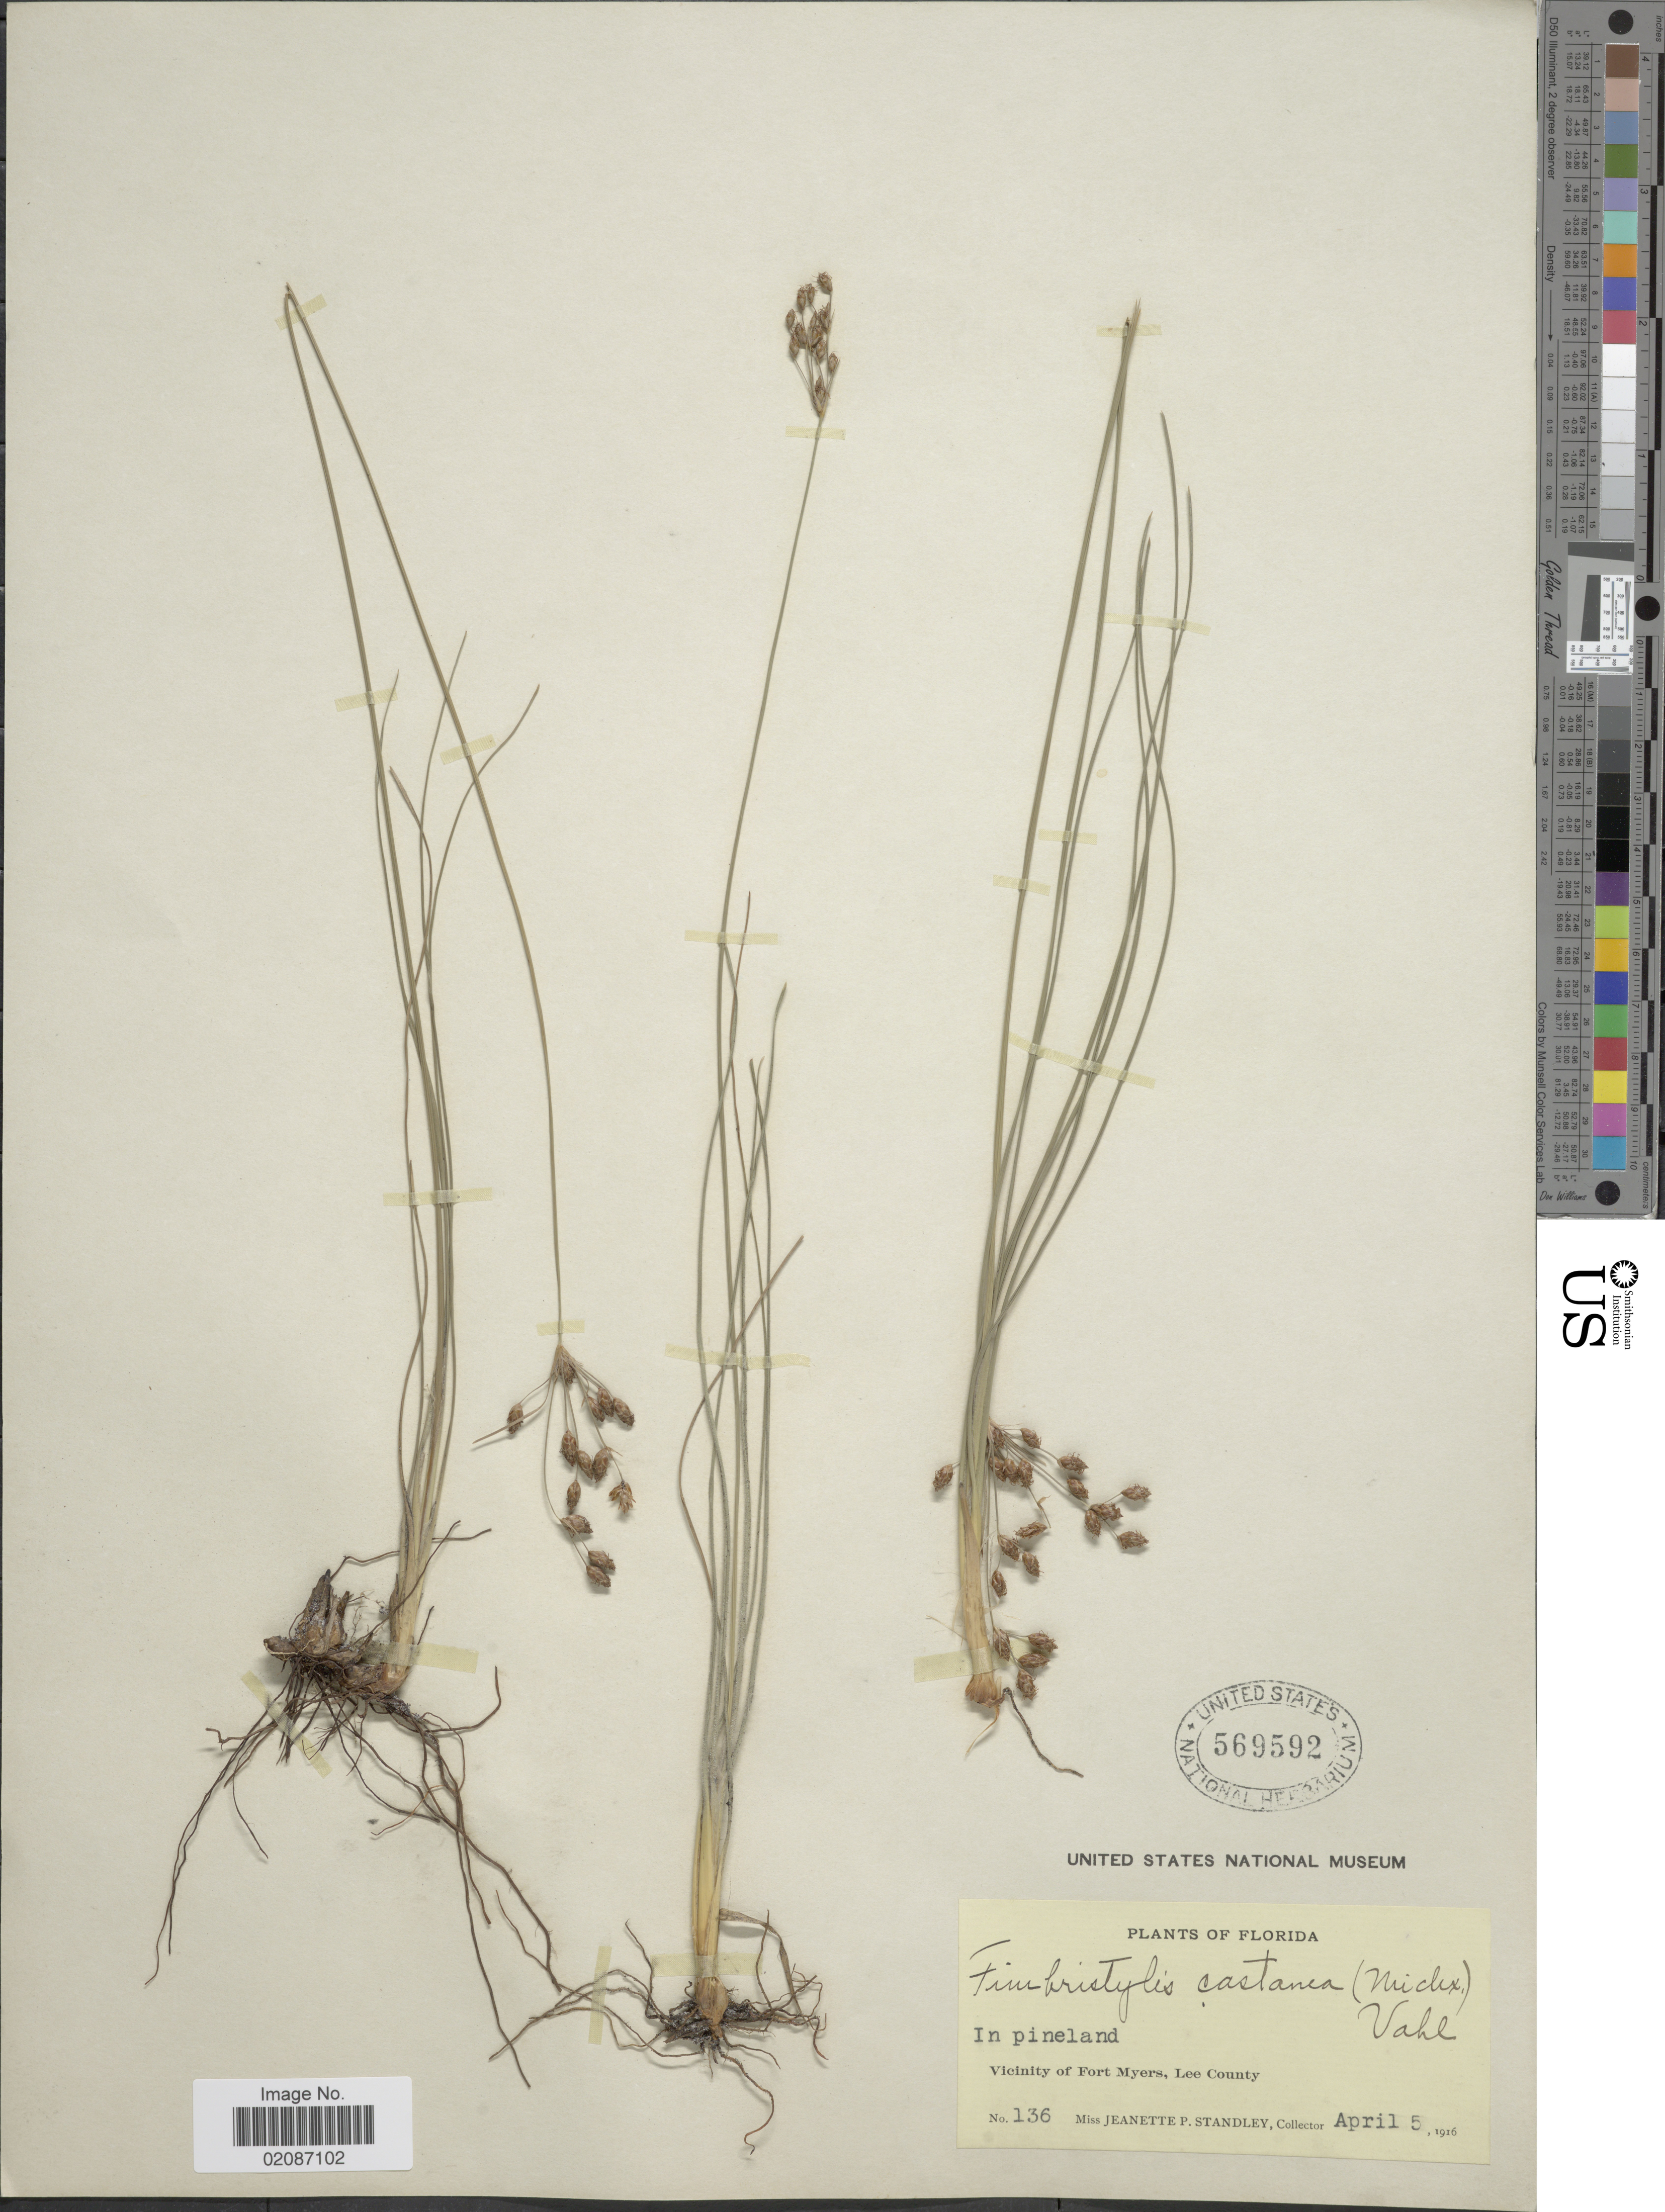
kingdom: Plantae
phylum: Tracheophyta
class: Liliopsida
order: Poales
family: Cyperaceae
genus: Fimbristylis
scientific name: Fimbristylis castanea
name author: (Michx.) Vahl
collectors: J. P. Standley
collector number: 136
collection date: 1916-04-05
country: United States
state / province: Florida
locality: Vicinity of Fort Myers, Lee County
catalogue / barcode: US 569592